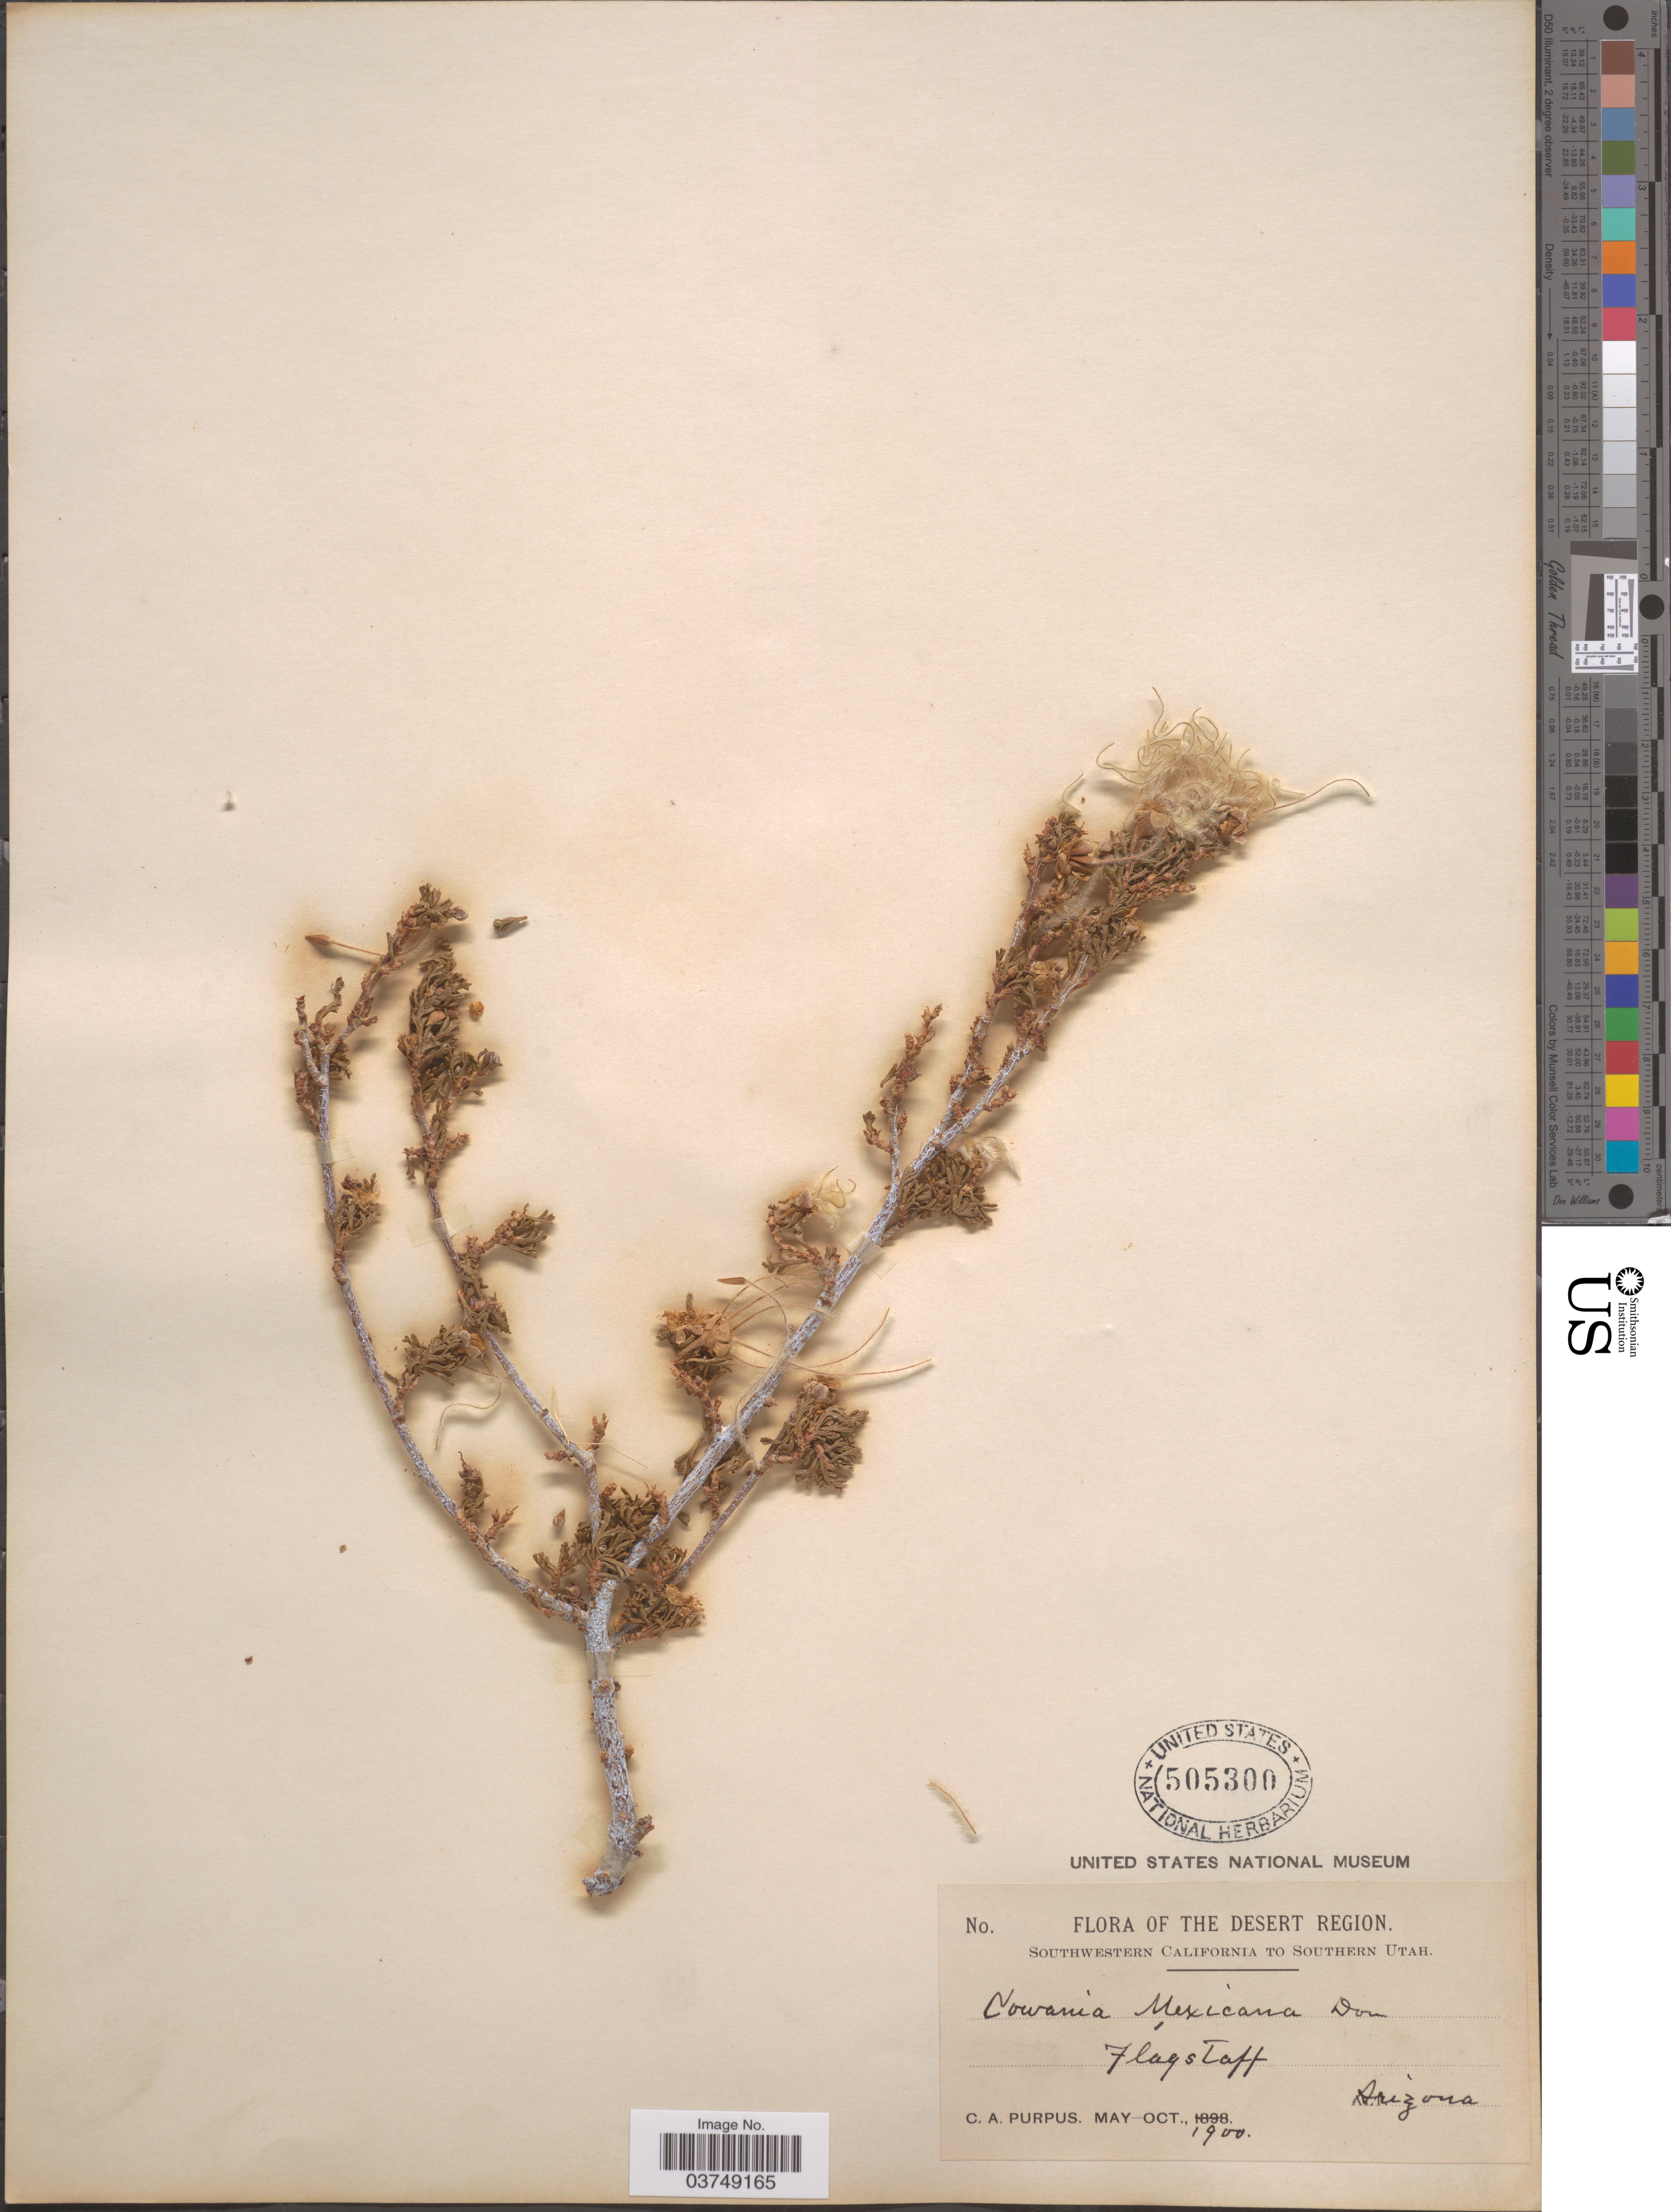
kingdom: Plantae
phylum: Tracheophyta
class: Magnoliopsida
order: Rosales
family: Rosaceae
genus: Purshia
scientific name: Purshia stansburyana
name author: (Torr.) Henrickson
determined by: Strong, Mark T., (BOT), Smithsonian Institution - National Museum of Natural History (UNITED STATES)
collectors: C. A. Purpus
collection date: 1900-05/1900-10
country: United States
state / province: Arizona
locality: The Desser Region. Flagstaff.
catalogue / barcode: US 505300